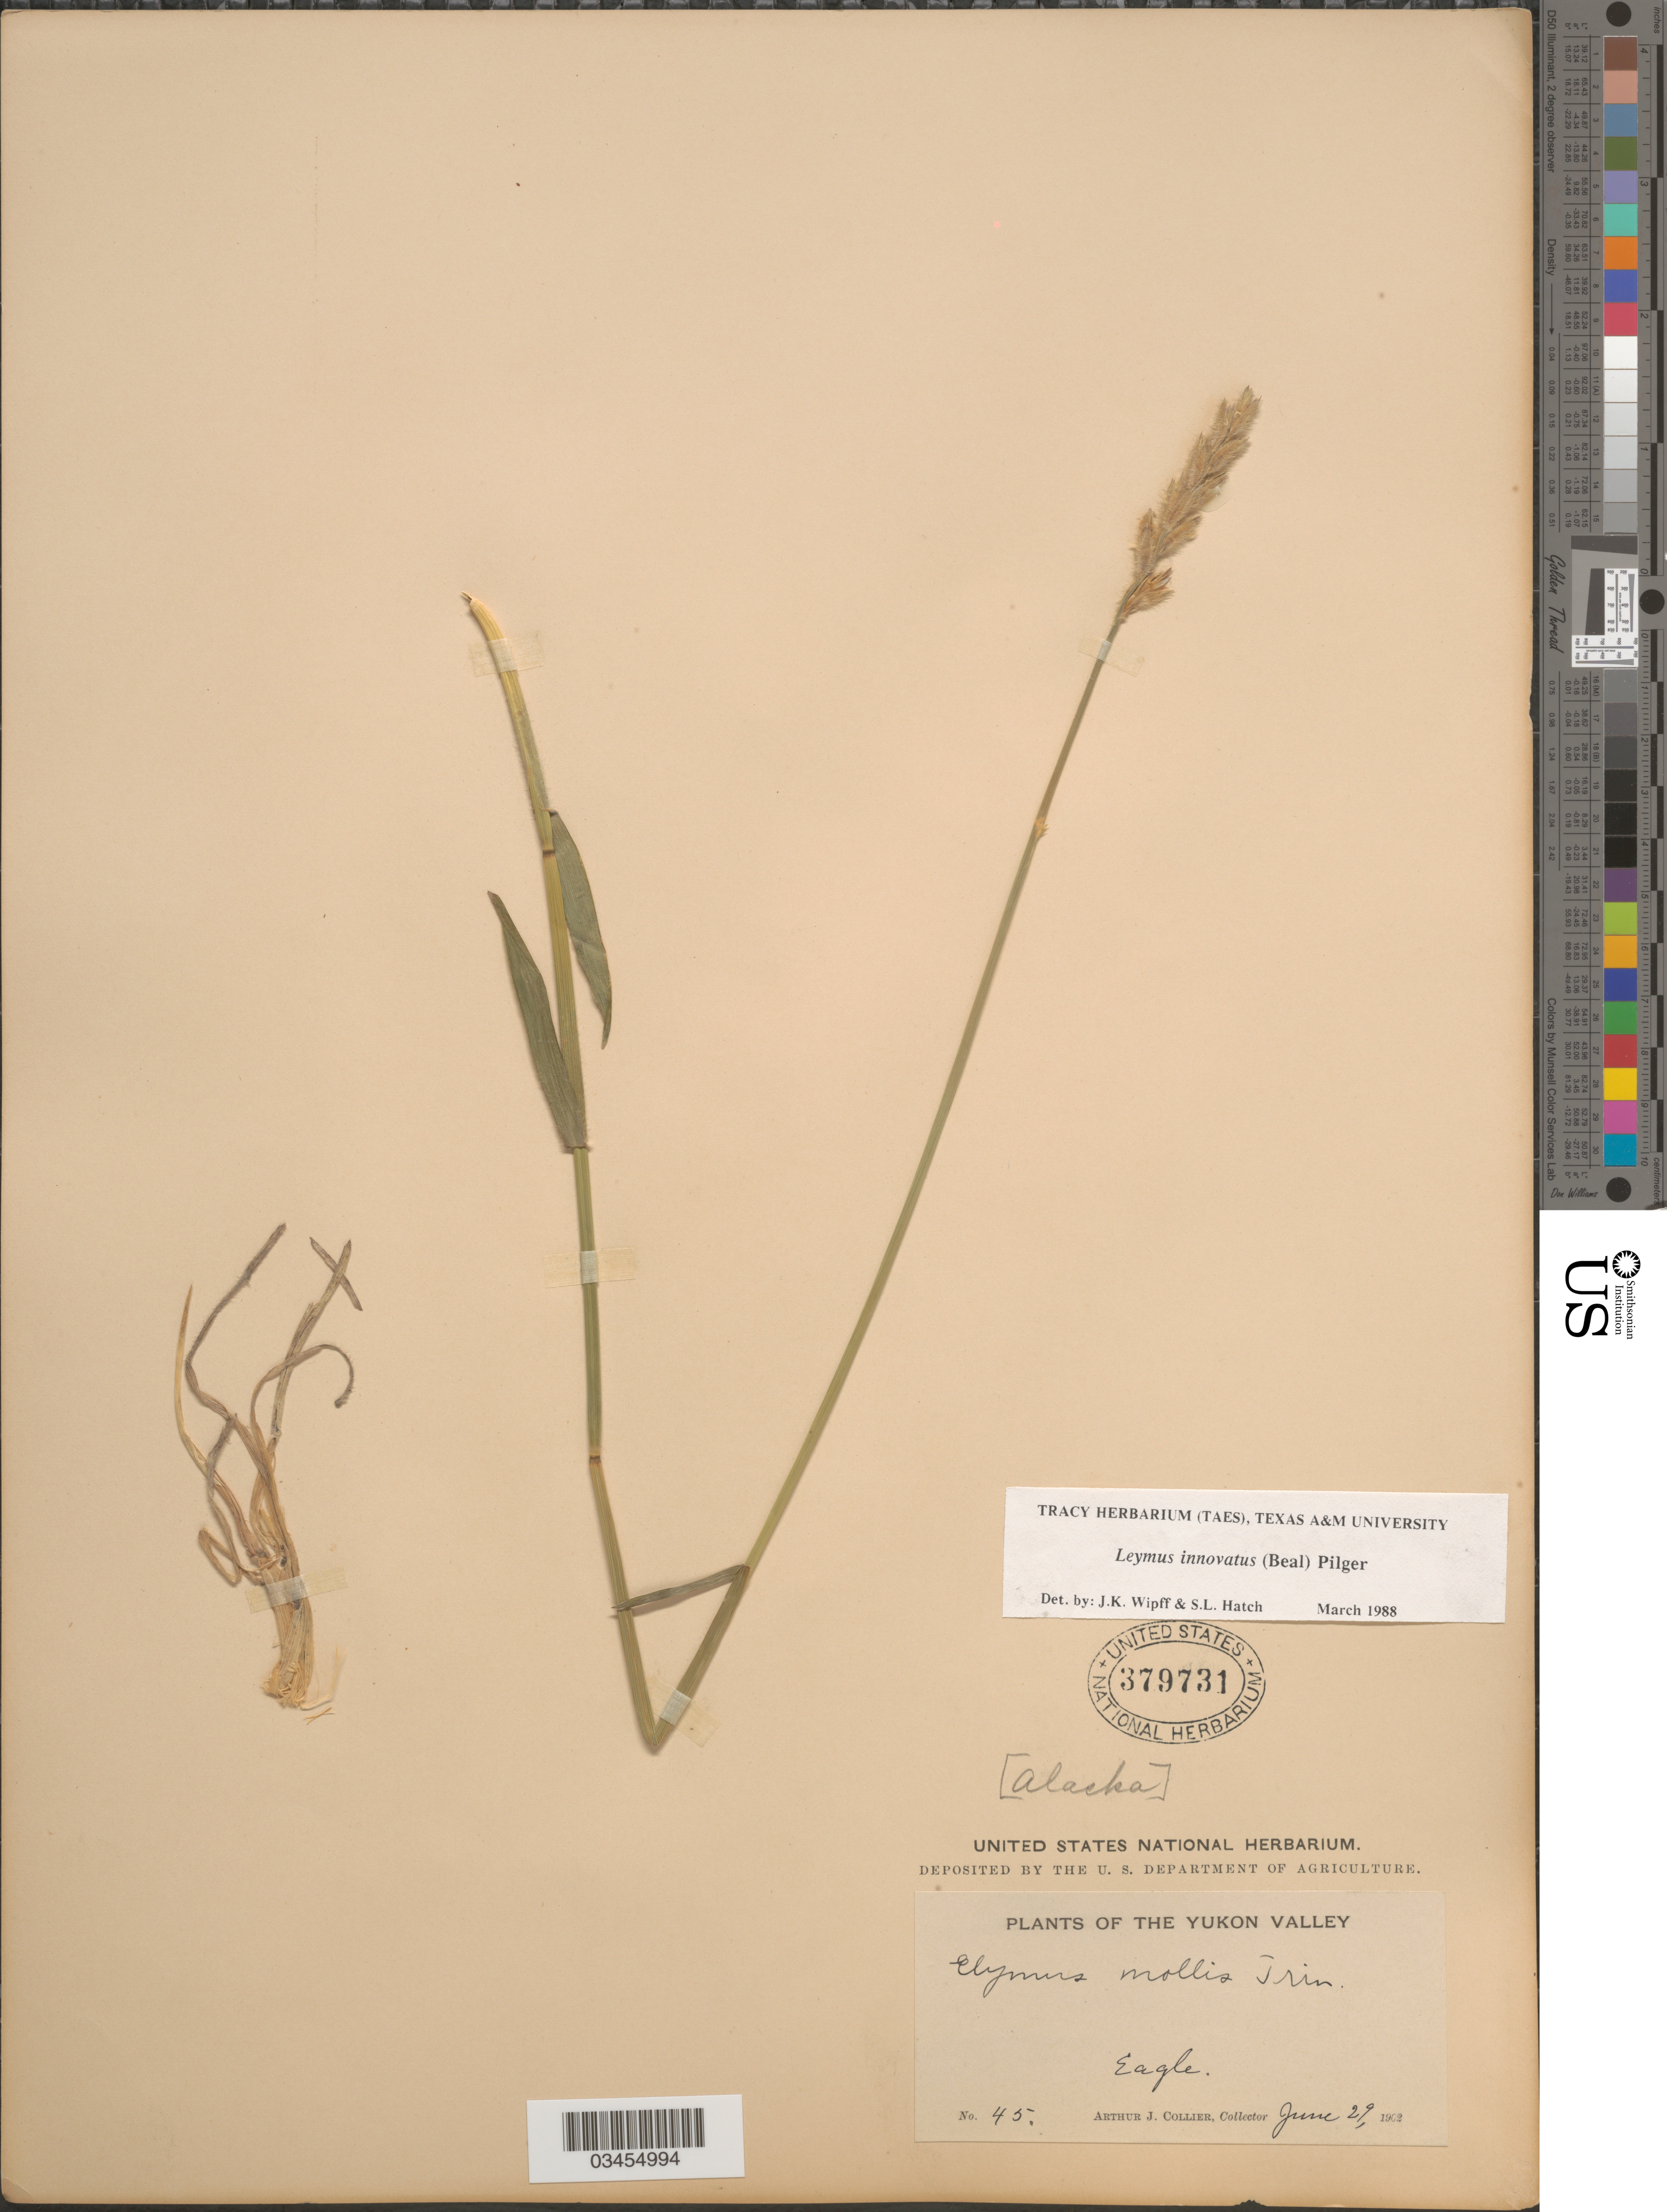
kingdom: Plantae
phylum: Tracheophyta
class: Liliopsida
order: Poales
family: Poaceae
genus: Leymus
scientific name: Leymus innovatus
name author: (W.J. Beal) Pilg.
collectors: A. Collier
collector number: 45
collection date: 1902-06-29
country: United States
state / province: Alaska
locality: Yukon Valley. Eagle.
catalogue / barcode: US 379731